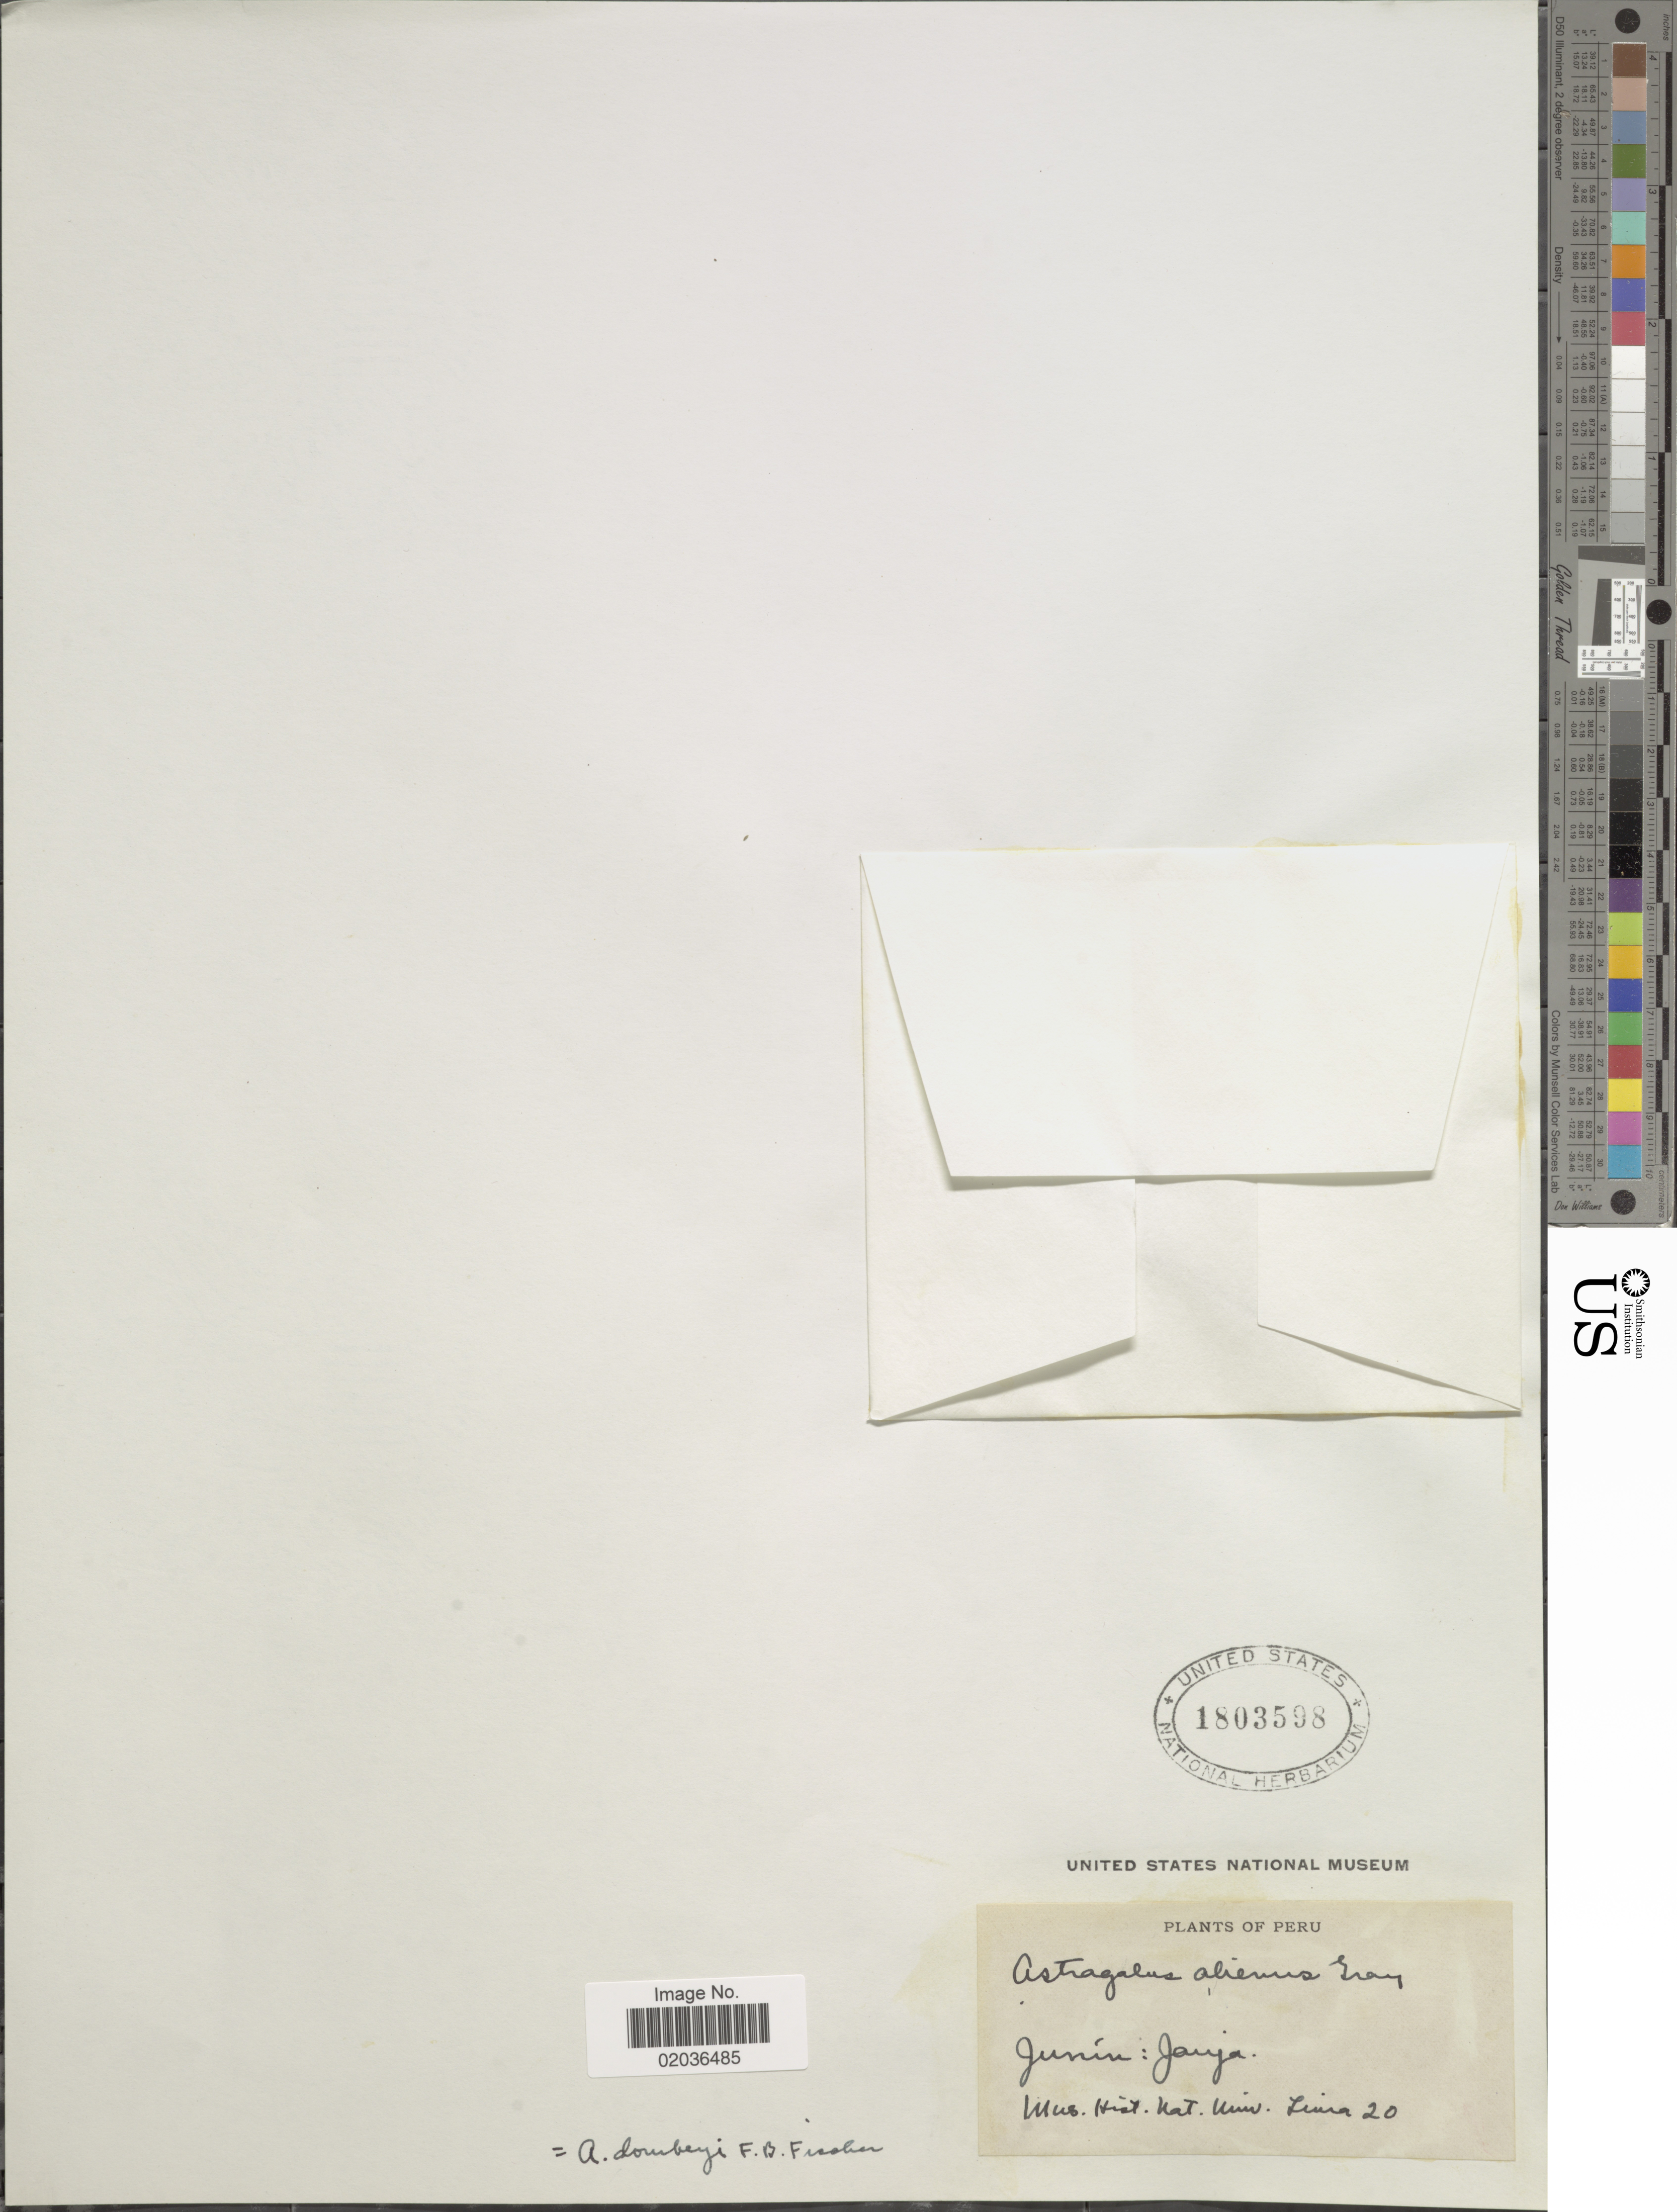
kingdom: Plantae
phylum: Tracheophyta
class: Magnoliopsida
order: Fabales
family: Fabaceae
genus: Astragalus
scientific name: Astragalus dombeyi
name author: Fisch.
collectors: ex herb. Mus. Hist. Nat.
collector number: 20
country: Peru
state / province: Junín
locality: Junín: Jauja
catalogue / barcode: US 1803598